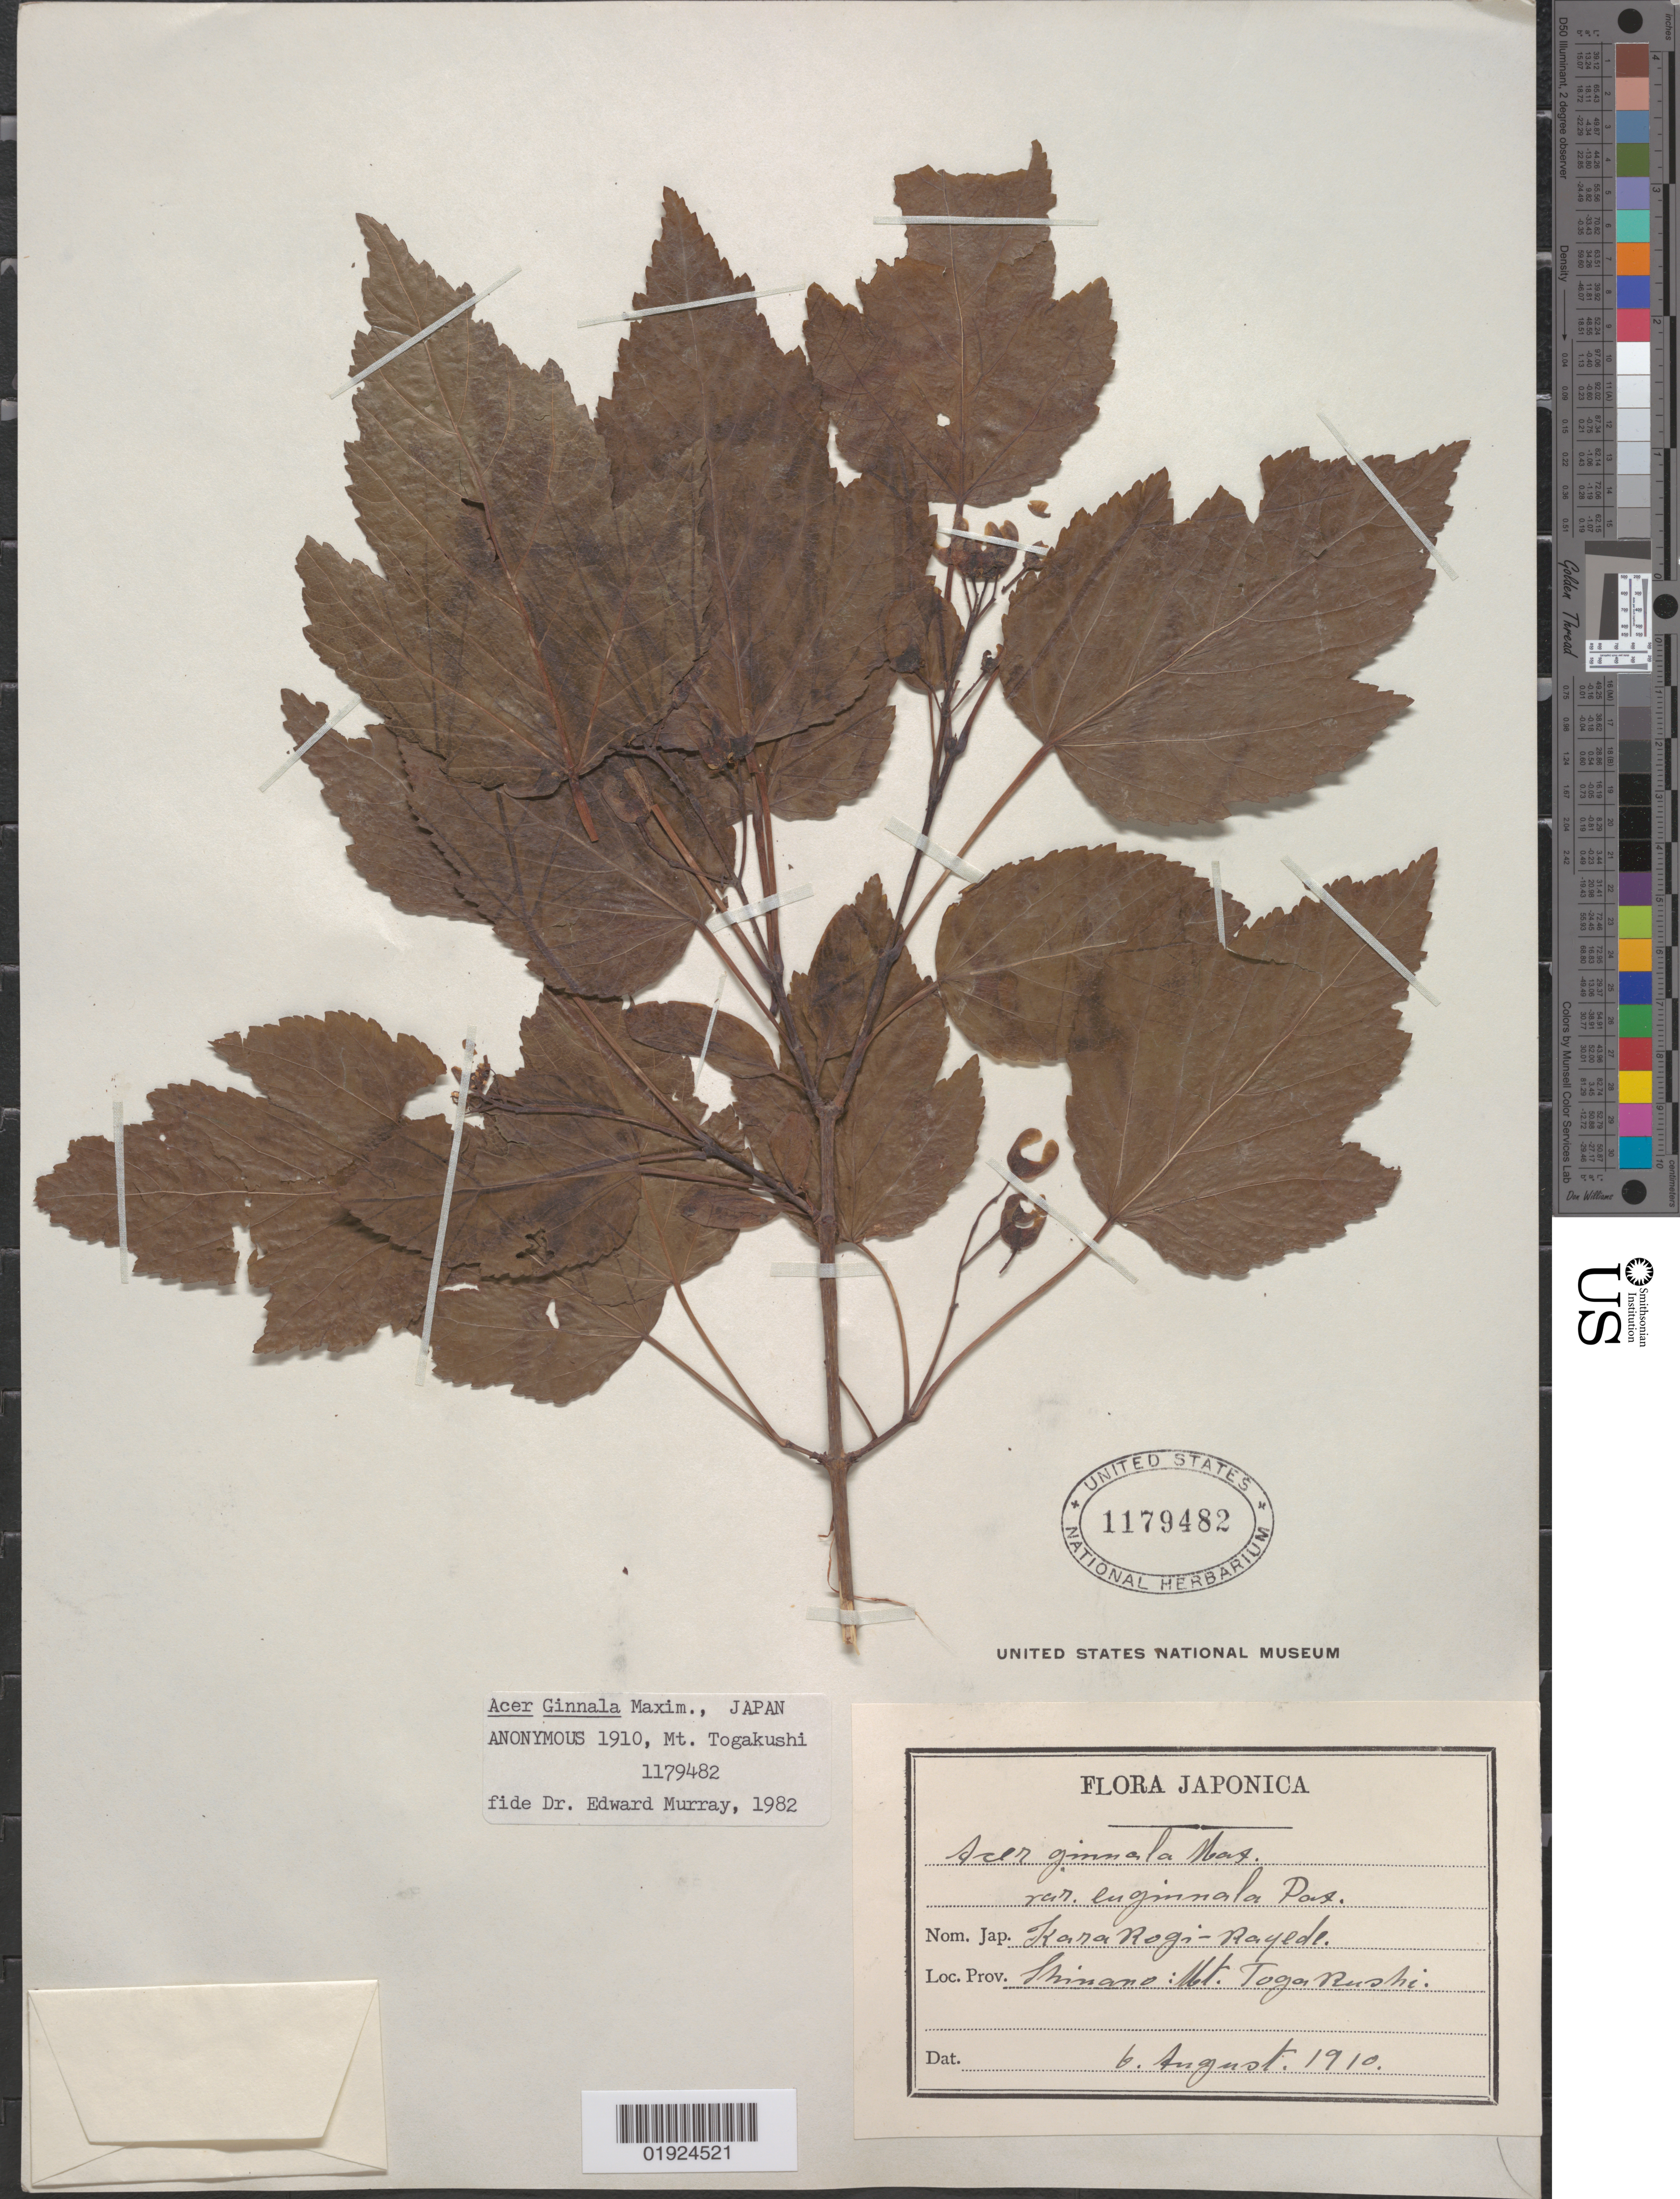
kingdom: Plantae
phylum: Tracheophyta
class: Magnoliopsida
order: Sapindales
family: Sapindaceae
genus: Acer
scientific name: Acer ginnala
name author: Maxim.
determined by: Murray, Edward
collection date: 1910-08-06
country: Japan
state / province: Nagano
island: Honshu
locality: Shinano [Nagano], Mt.Togakushi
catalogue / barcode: US 1179482